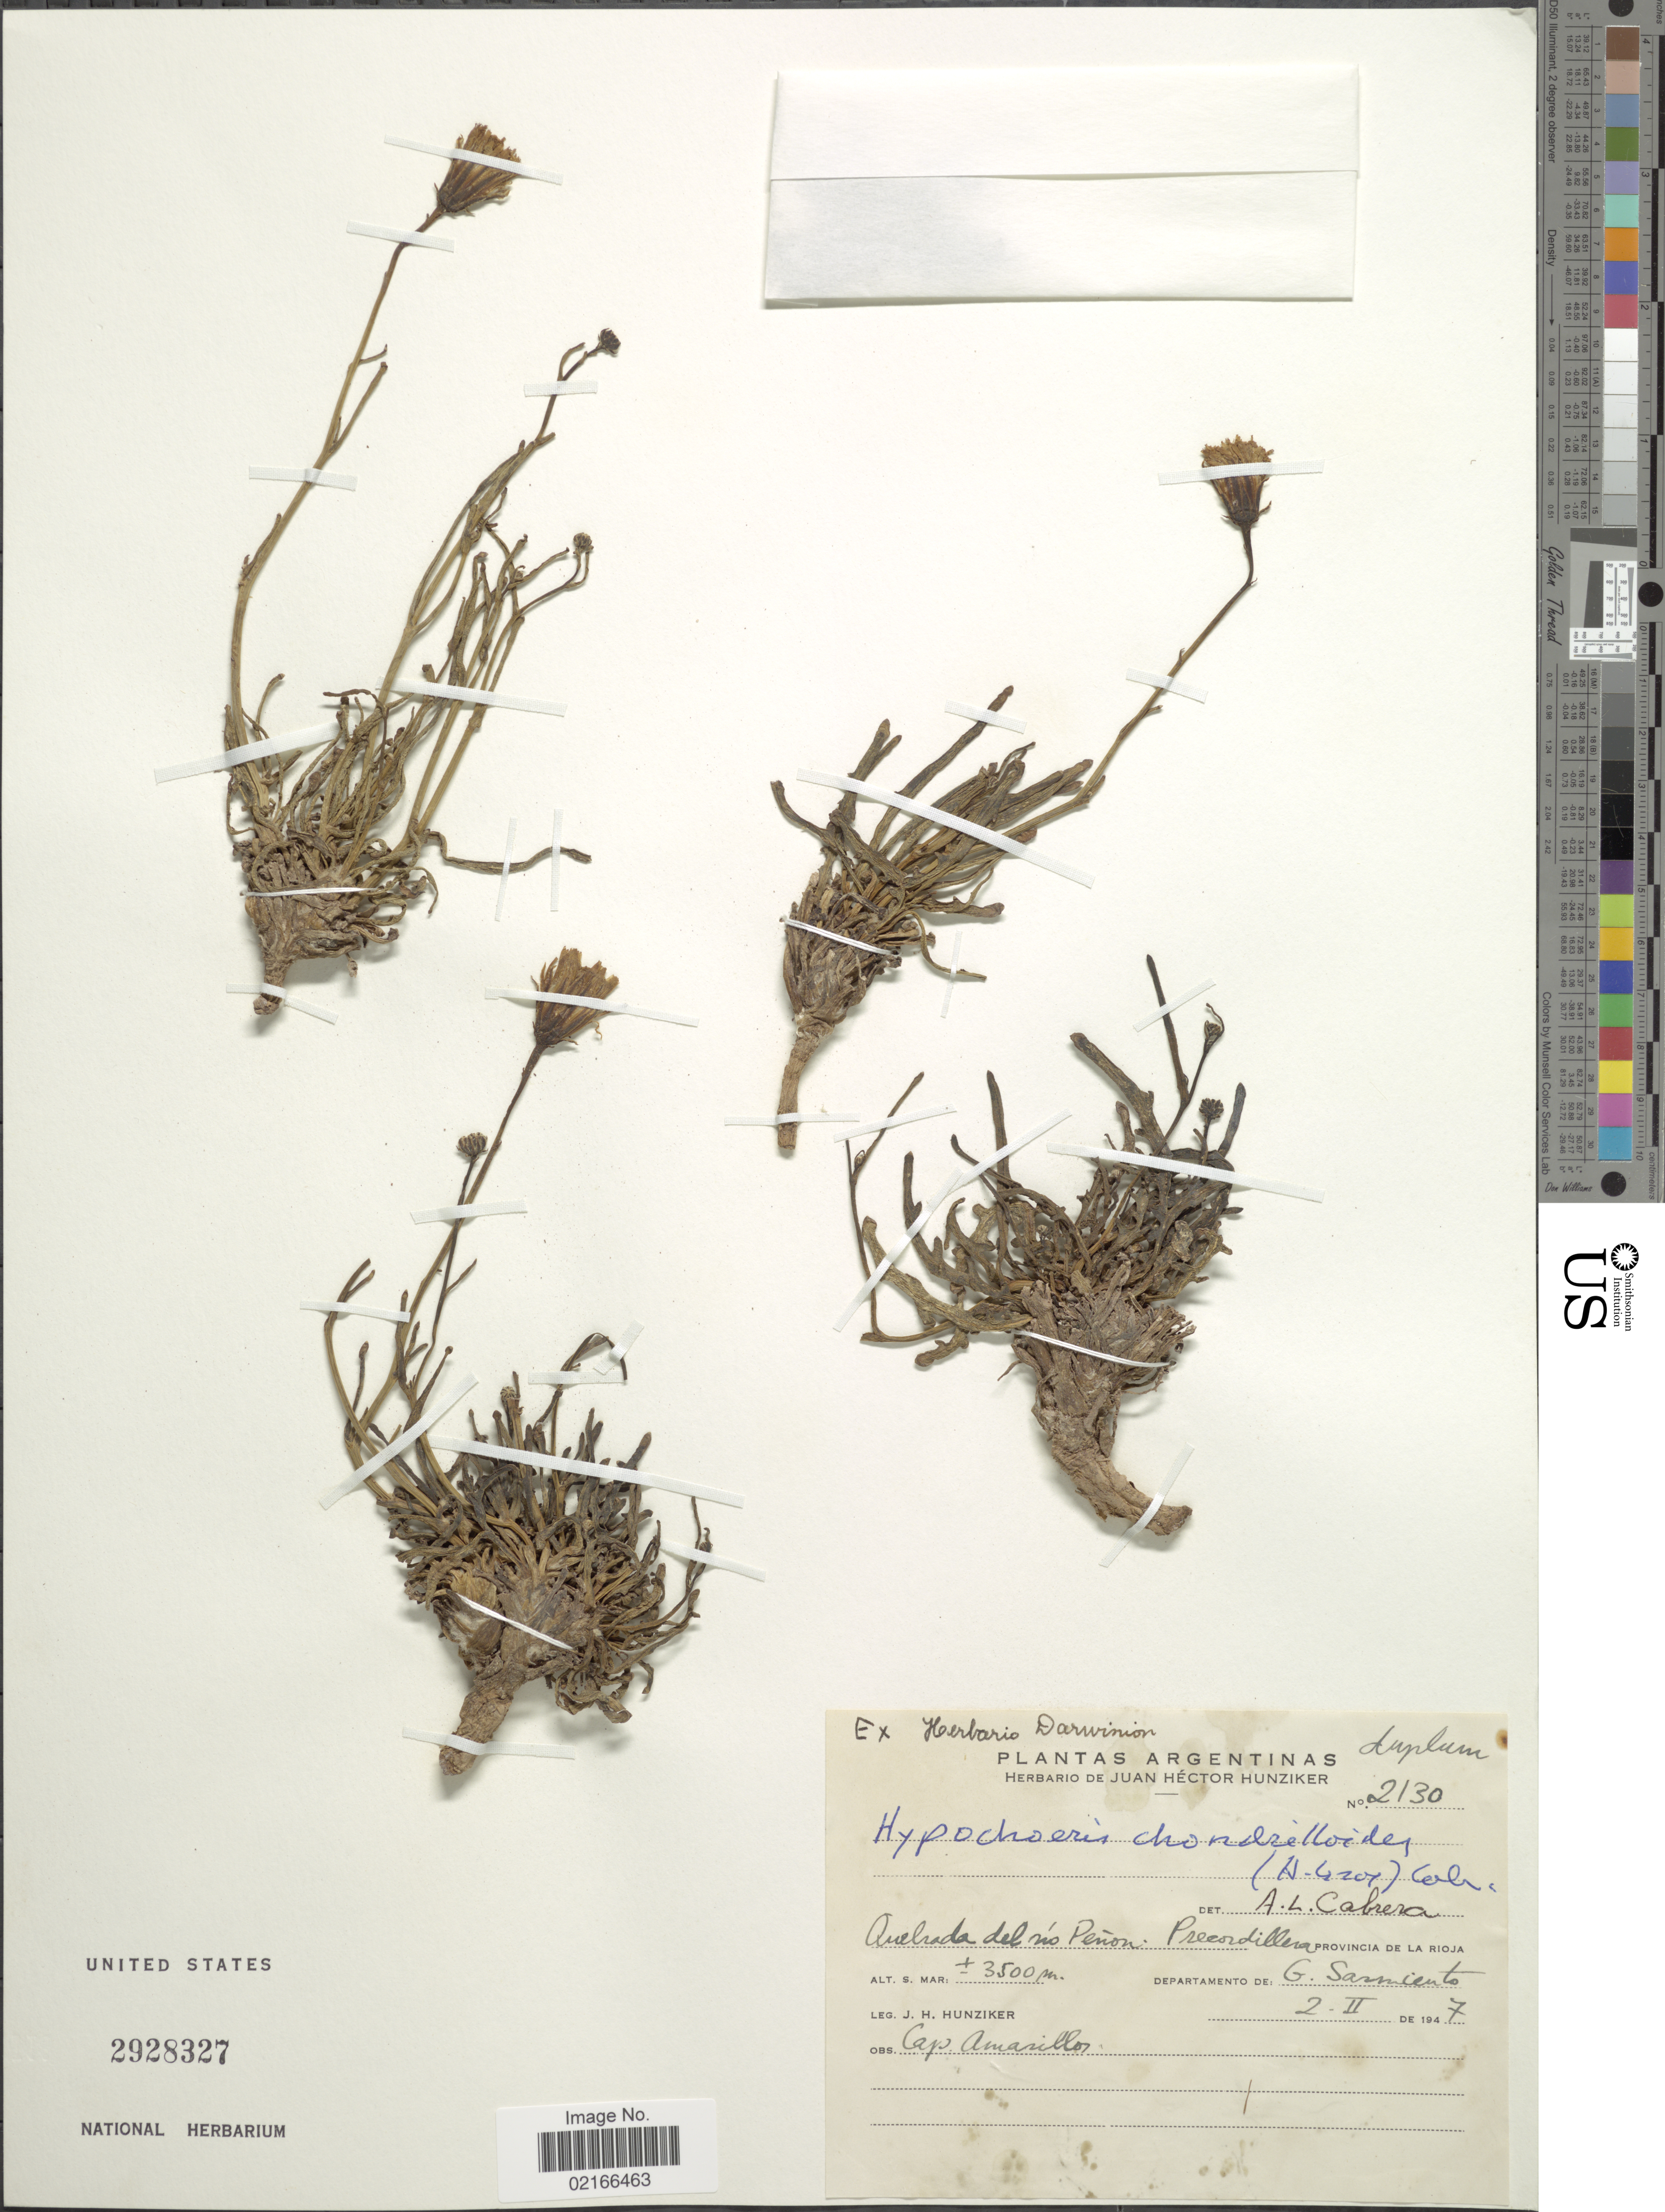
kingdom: Plantae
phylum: Tracheophyta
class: Magnoliopsida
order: Asterales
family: Asteraceae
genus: Hypochaeris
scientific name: Hypochaeris chondrilloides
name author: (A. Gray) Cabrera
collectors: J. H. Hunziker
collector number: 2130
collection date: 1947-02-02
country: Argentina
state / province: La Rioja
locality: Quebrada del río Penon. Precordillera. Departamento de: G. Sarmiento.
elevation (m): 3500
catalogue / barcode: US 2928327